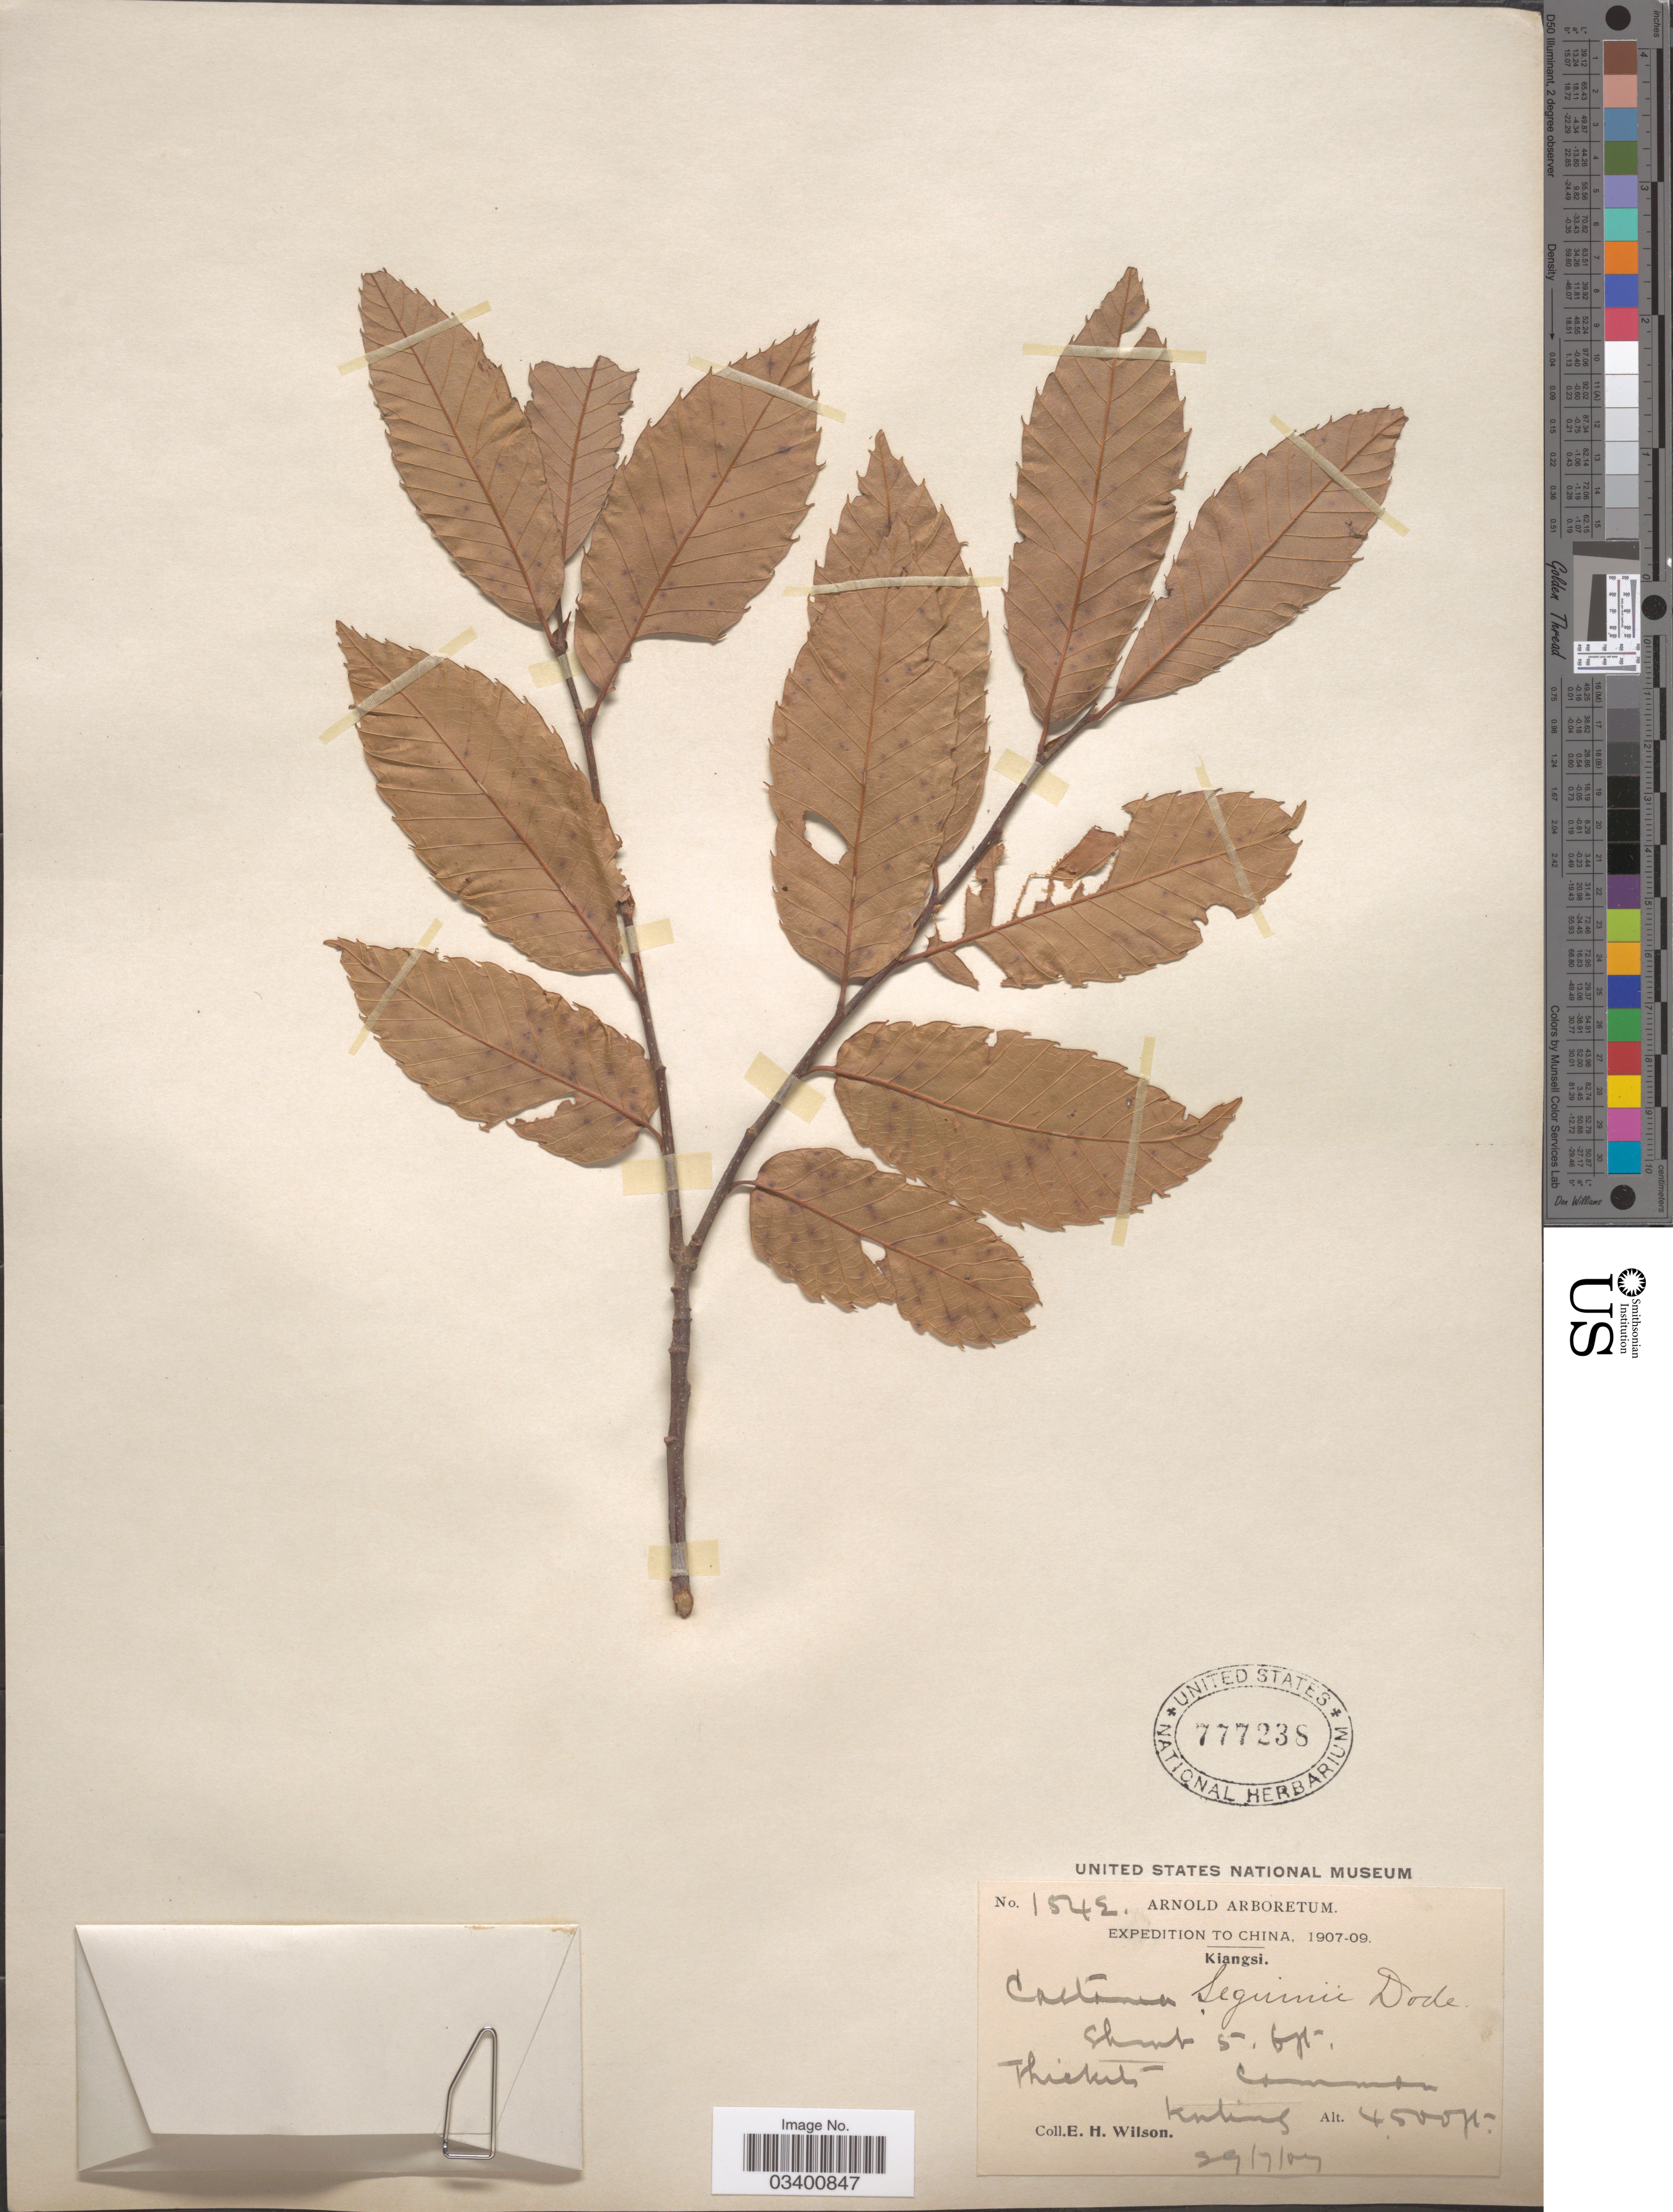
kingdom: Plantae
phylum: Tracheophyta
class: Magnoliopsida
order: Fagales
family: Fagaceae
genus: Castanea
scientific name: Castanea seguinii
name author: Dode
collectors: E. Wilson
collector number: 1542*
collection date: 1907-07-29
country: China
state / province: Jiangxi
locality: Kiangsi. Kuling.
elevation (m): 1372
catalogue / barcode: US 777238